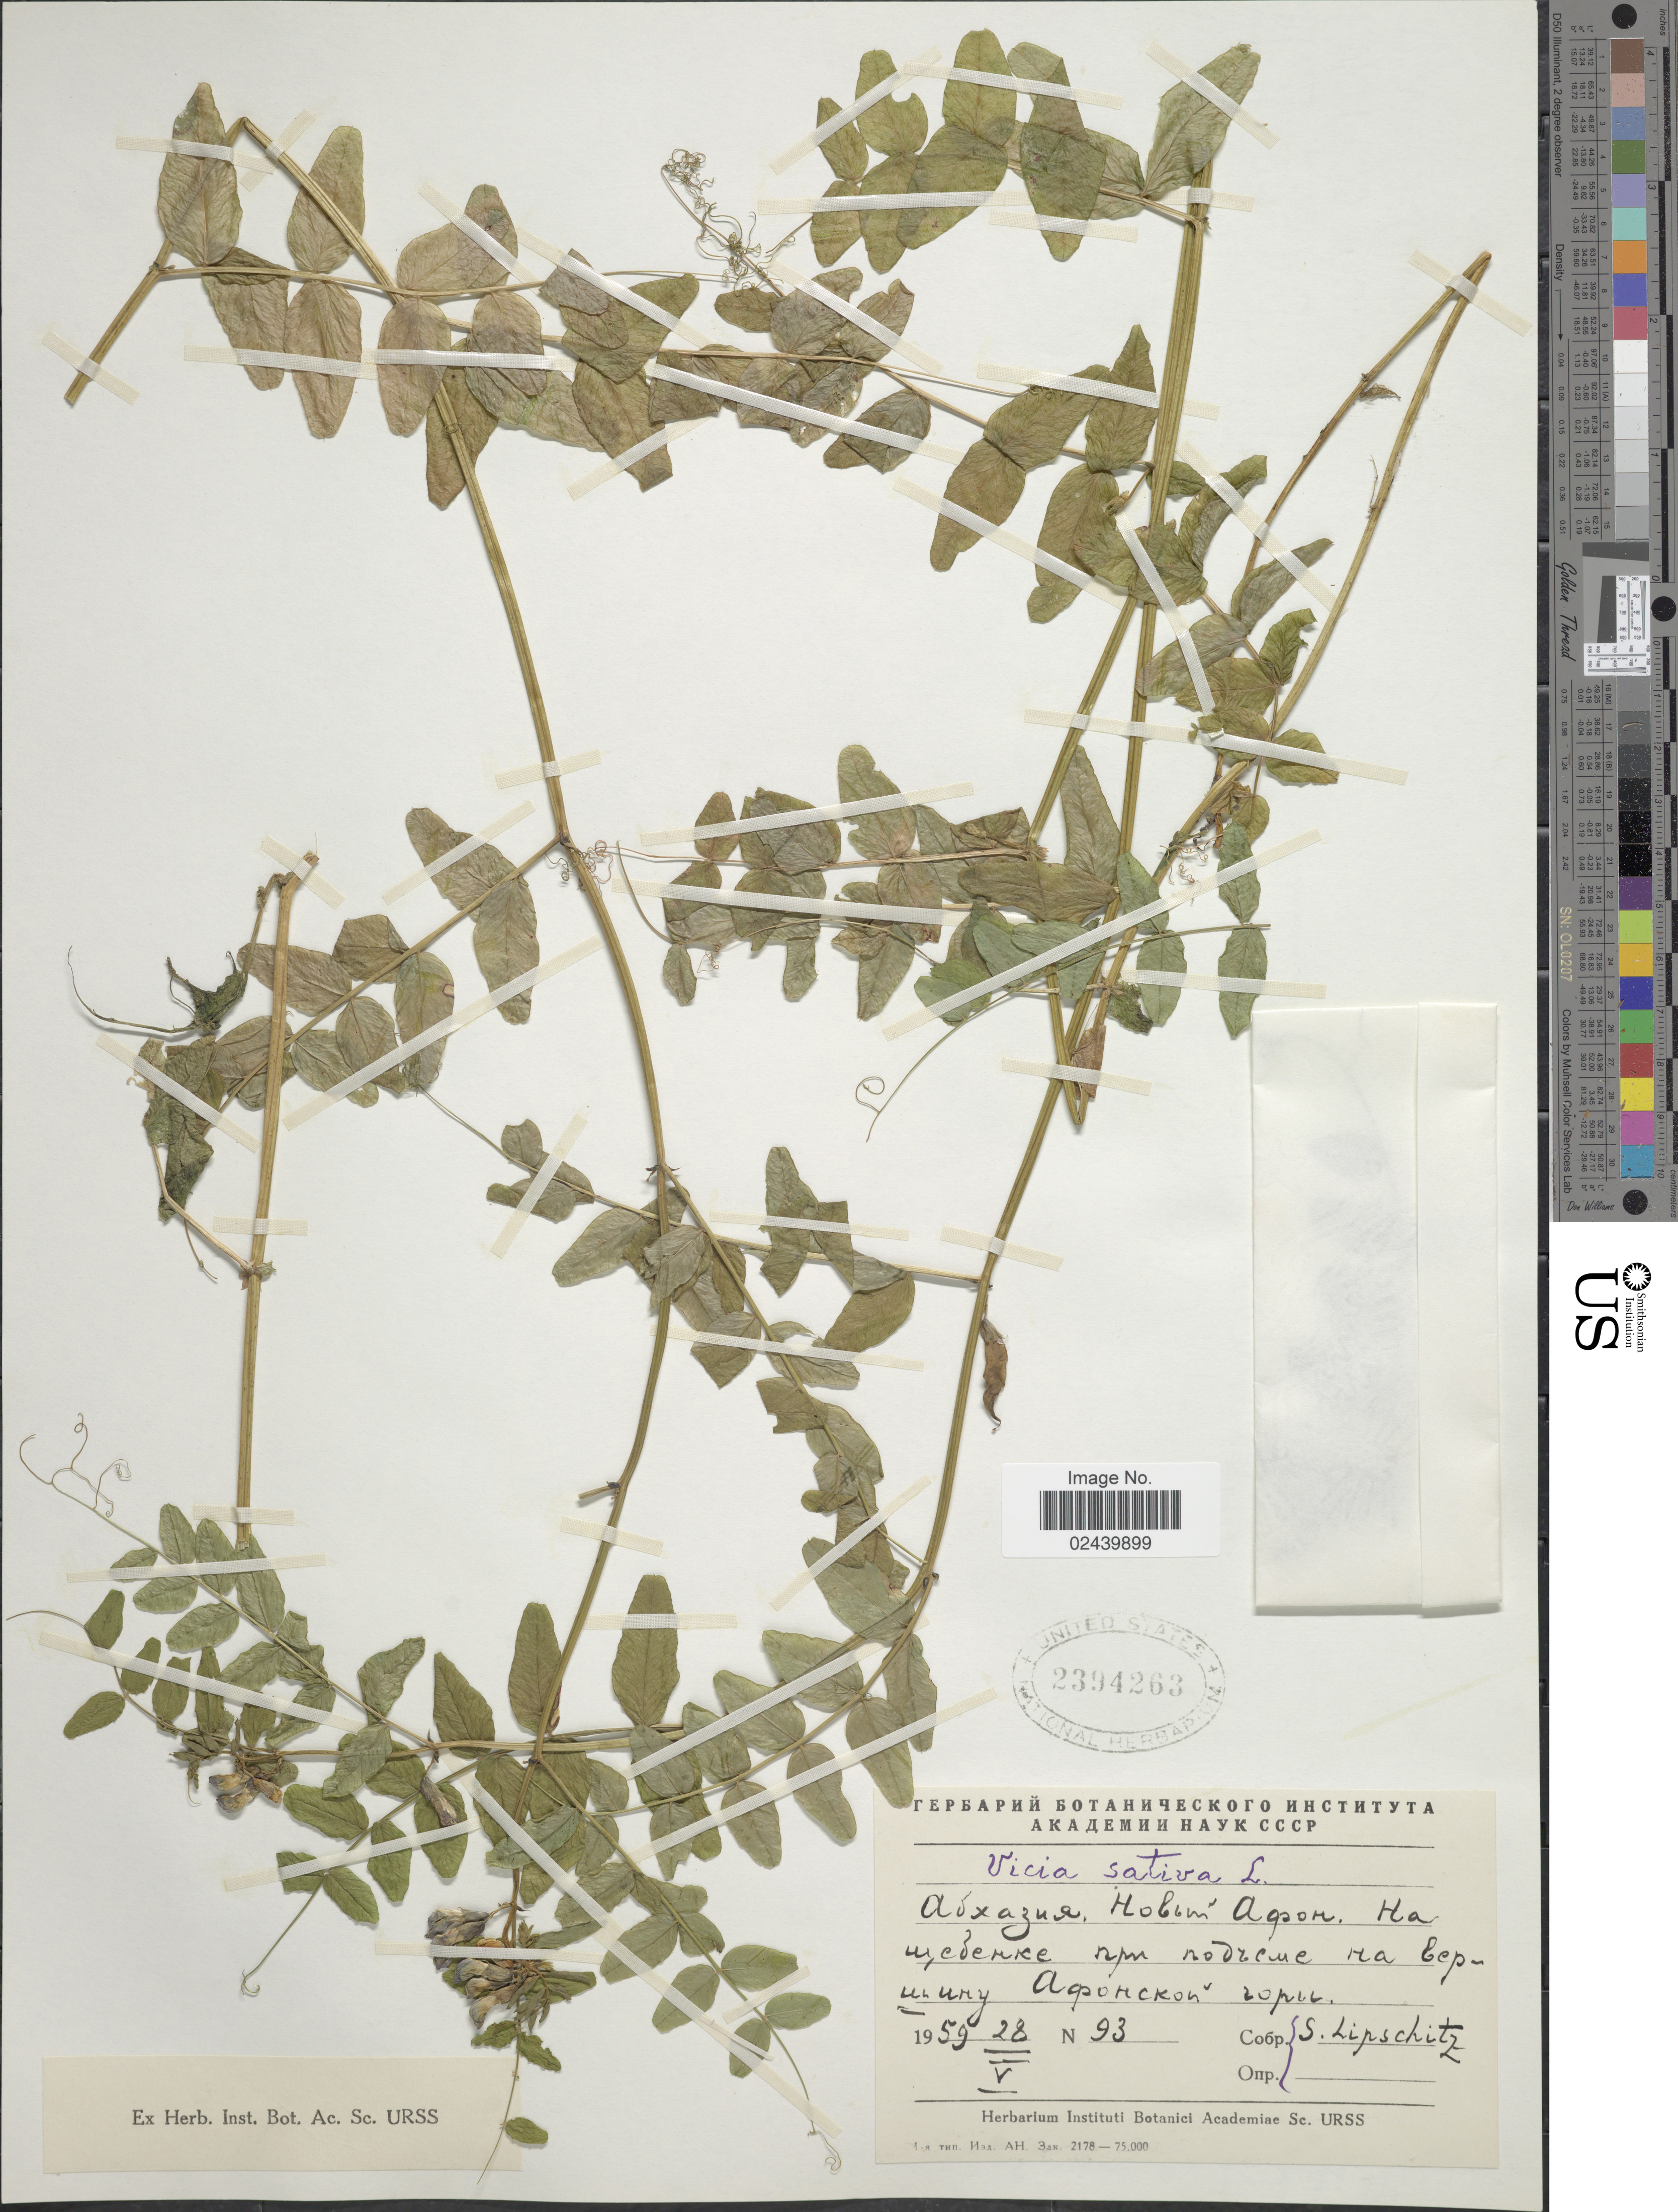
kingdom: Plantae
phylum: Tracheophyta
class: Magnoliopsida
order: Fabales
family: Fabaceae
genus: Vicia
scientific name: Vicia sativa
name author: L.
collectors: S. Lipschitz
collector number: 93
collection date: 1959-05-28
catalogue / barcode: US 2394263